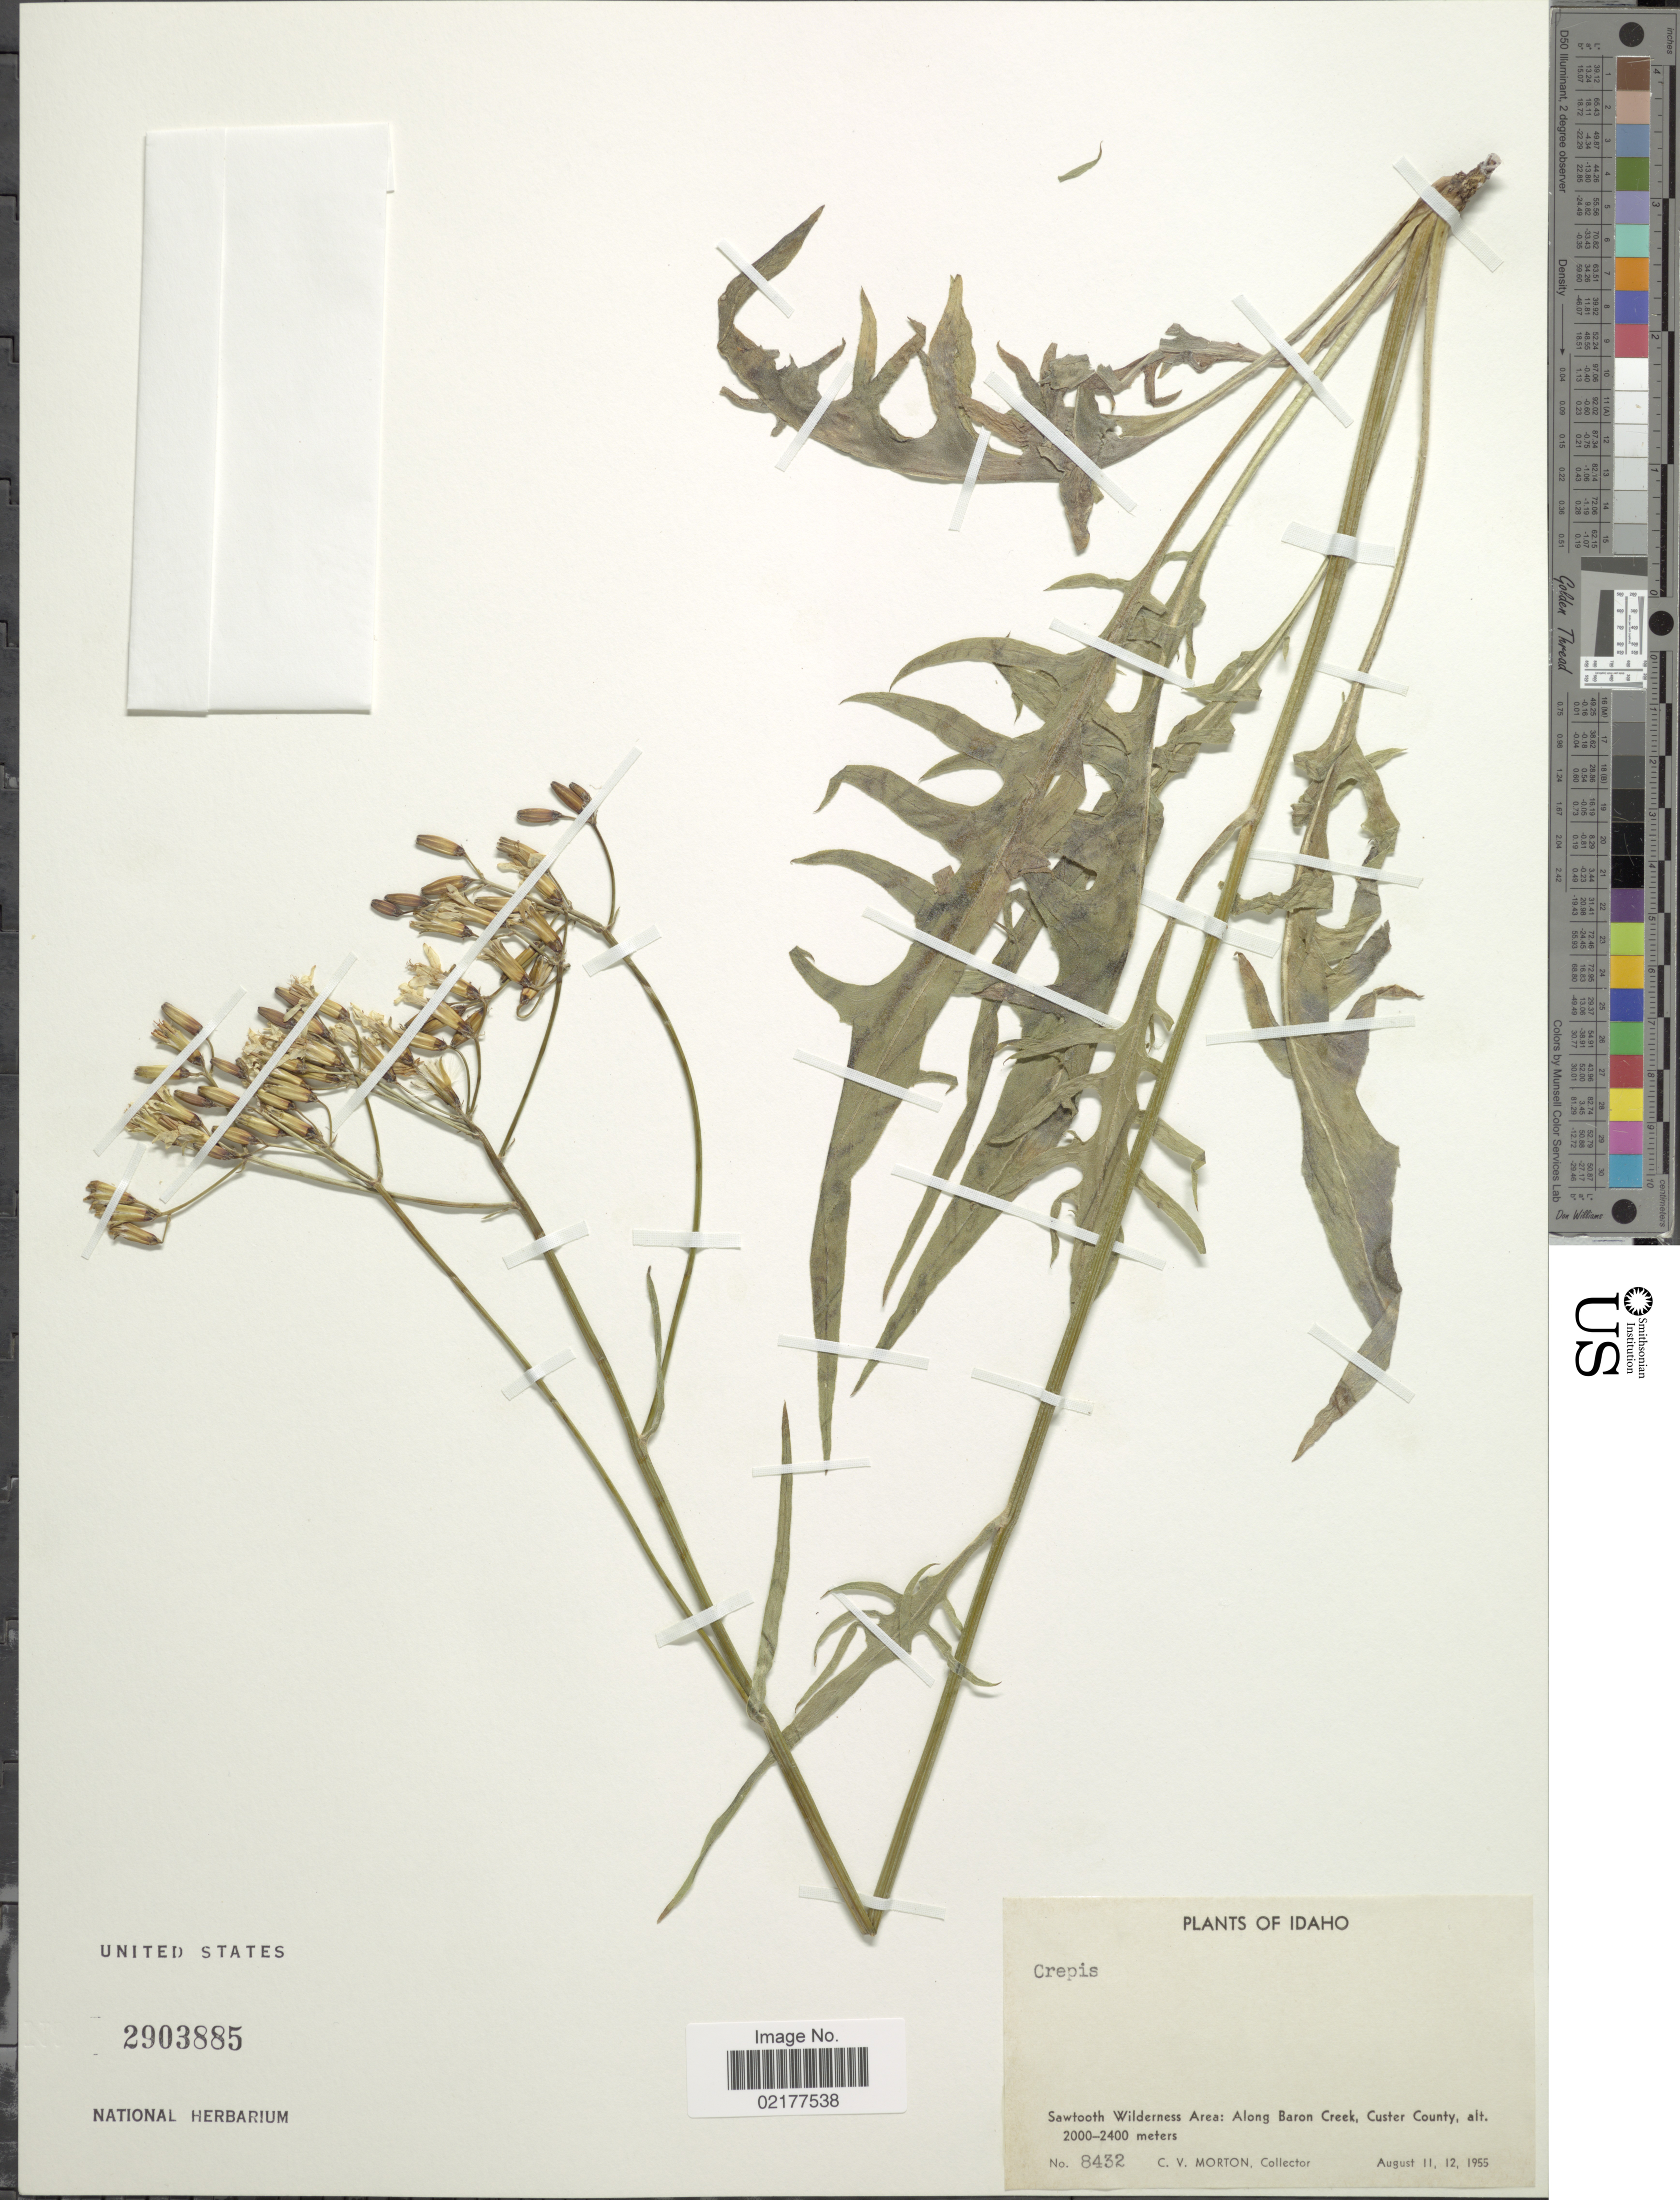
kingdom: Plantae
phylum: Tracheophyta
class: Magnoliopsida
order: Asterales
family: Asteraceae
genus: Crepis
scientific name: Crepis sp.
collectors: C. V. Morton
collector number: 8432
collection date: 1955-08-11/1955-08-12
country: United States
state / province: Idaho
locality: Sawtooth Wilderness Area: Along Baron Creek, Custer County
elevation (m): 2000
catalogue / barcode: US 2903885